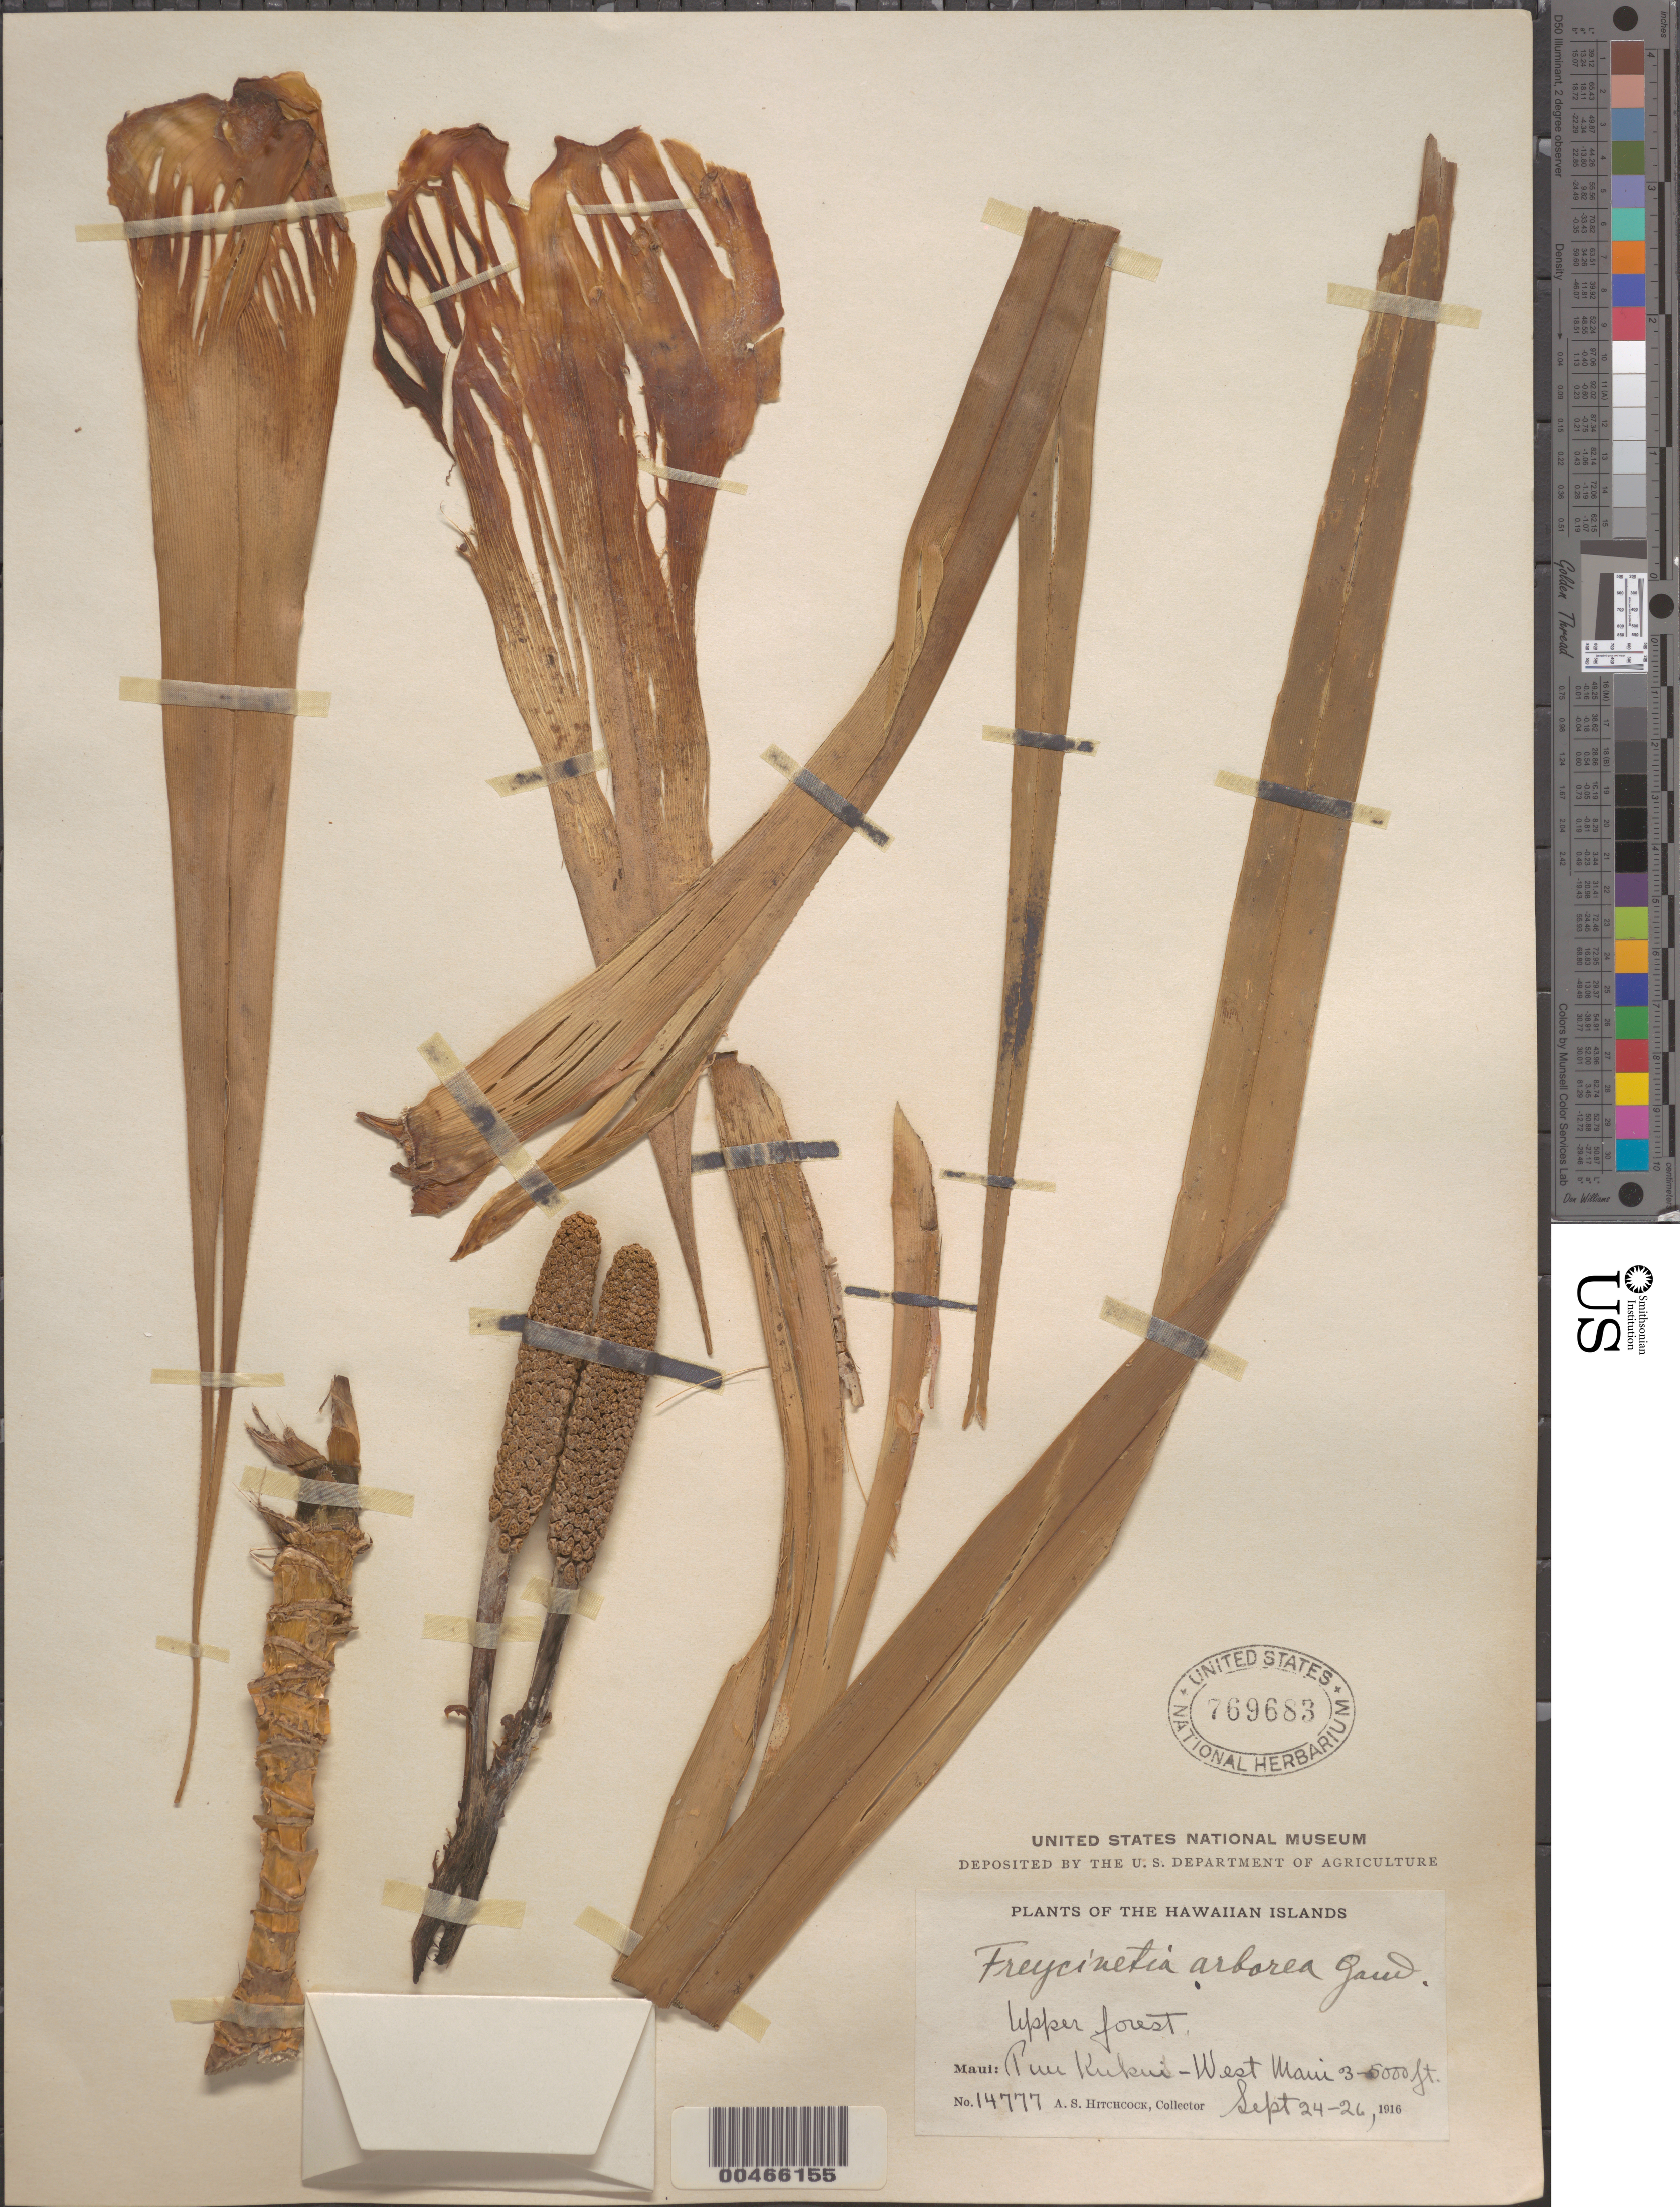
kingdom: Plantae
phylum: Tracheophyta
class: Liliopsida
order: Pandanales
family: Pandanaceae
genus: Freycinetia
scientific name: Freycinetia arborea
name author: Gaudich.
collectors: A. S. Hitchcock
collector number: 14777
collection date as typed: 24 Sep 1916 to 26 Sep 1916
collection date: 1916-09-24/1916-09-26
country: United States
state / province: Hawaii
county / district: Maui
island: Maui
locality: Puu Kukui-W Maui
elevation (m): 914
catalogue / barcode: US 769683